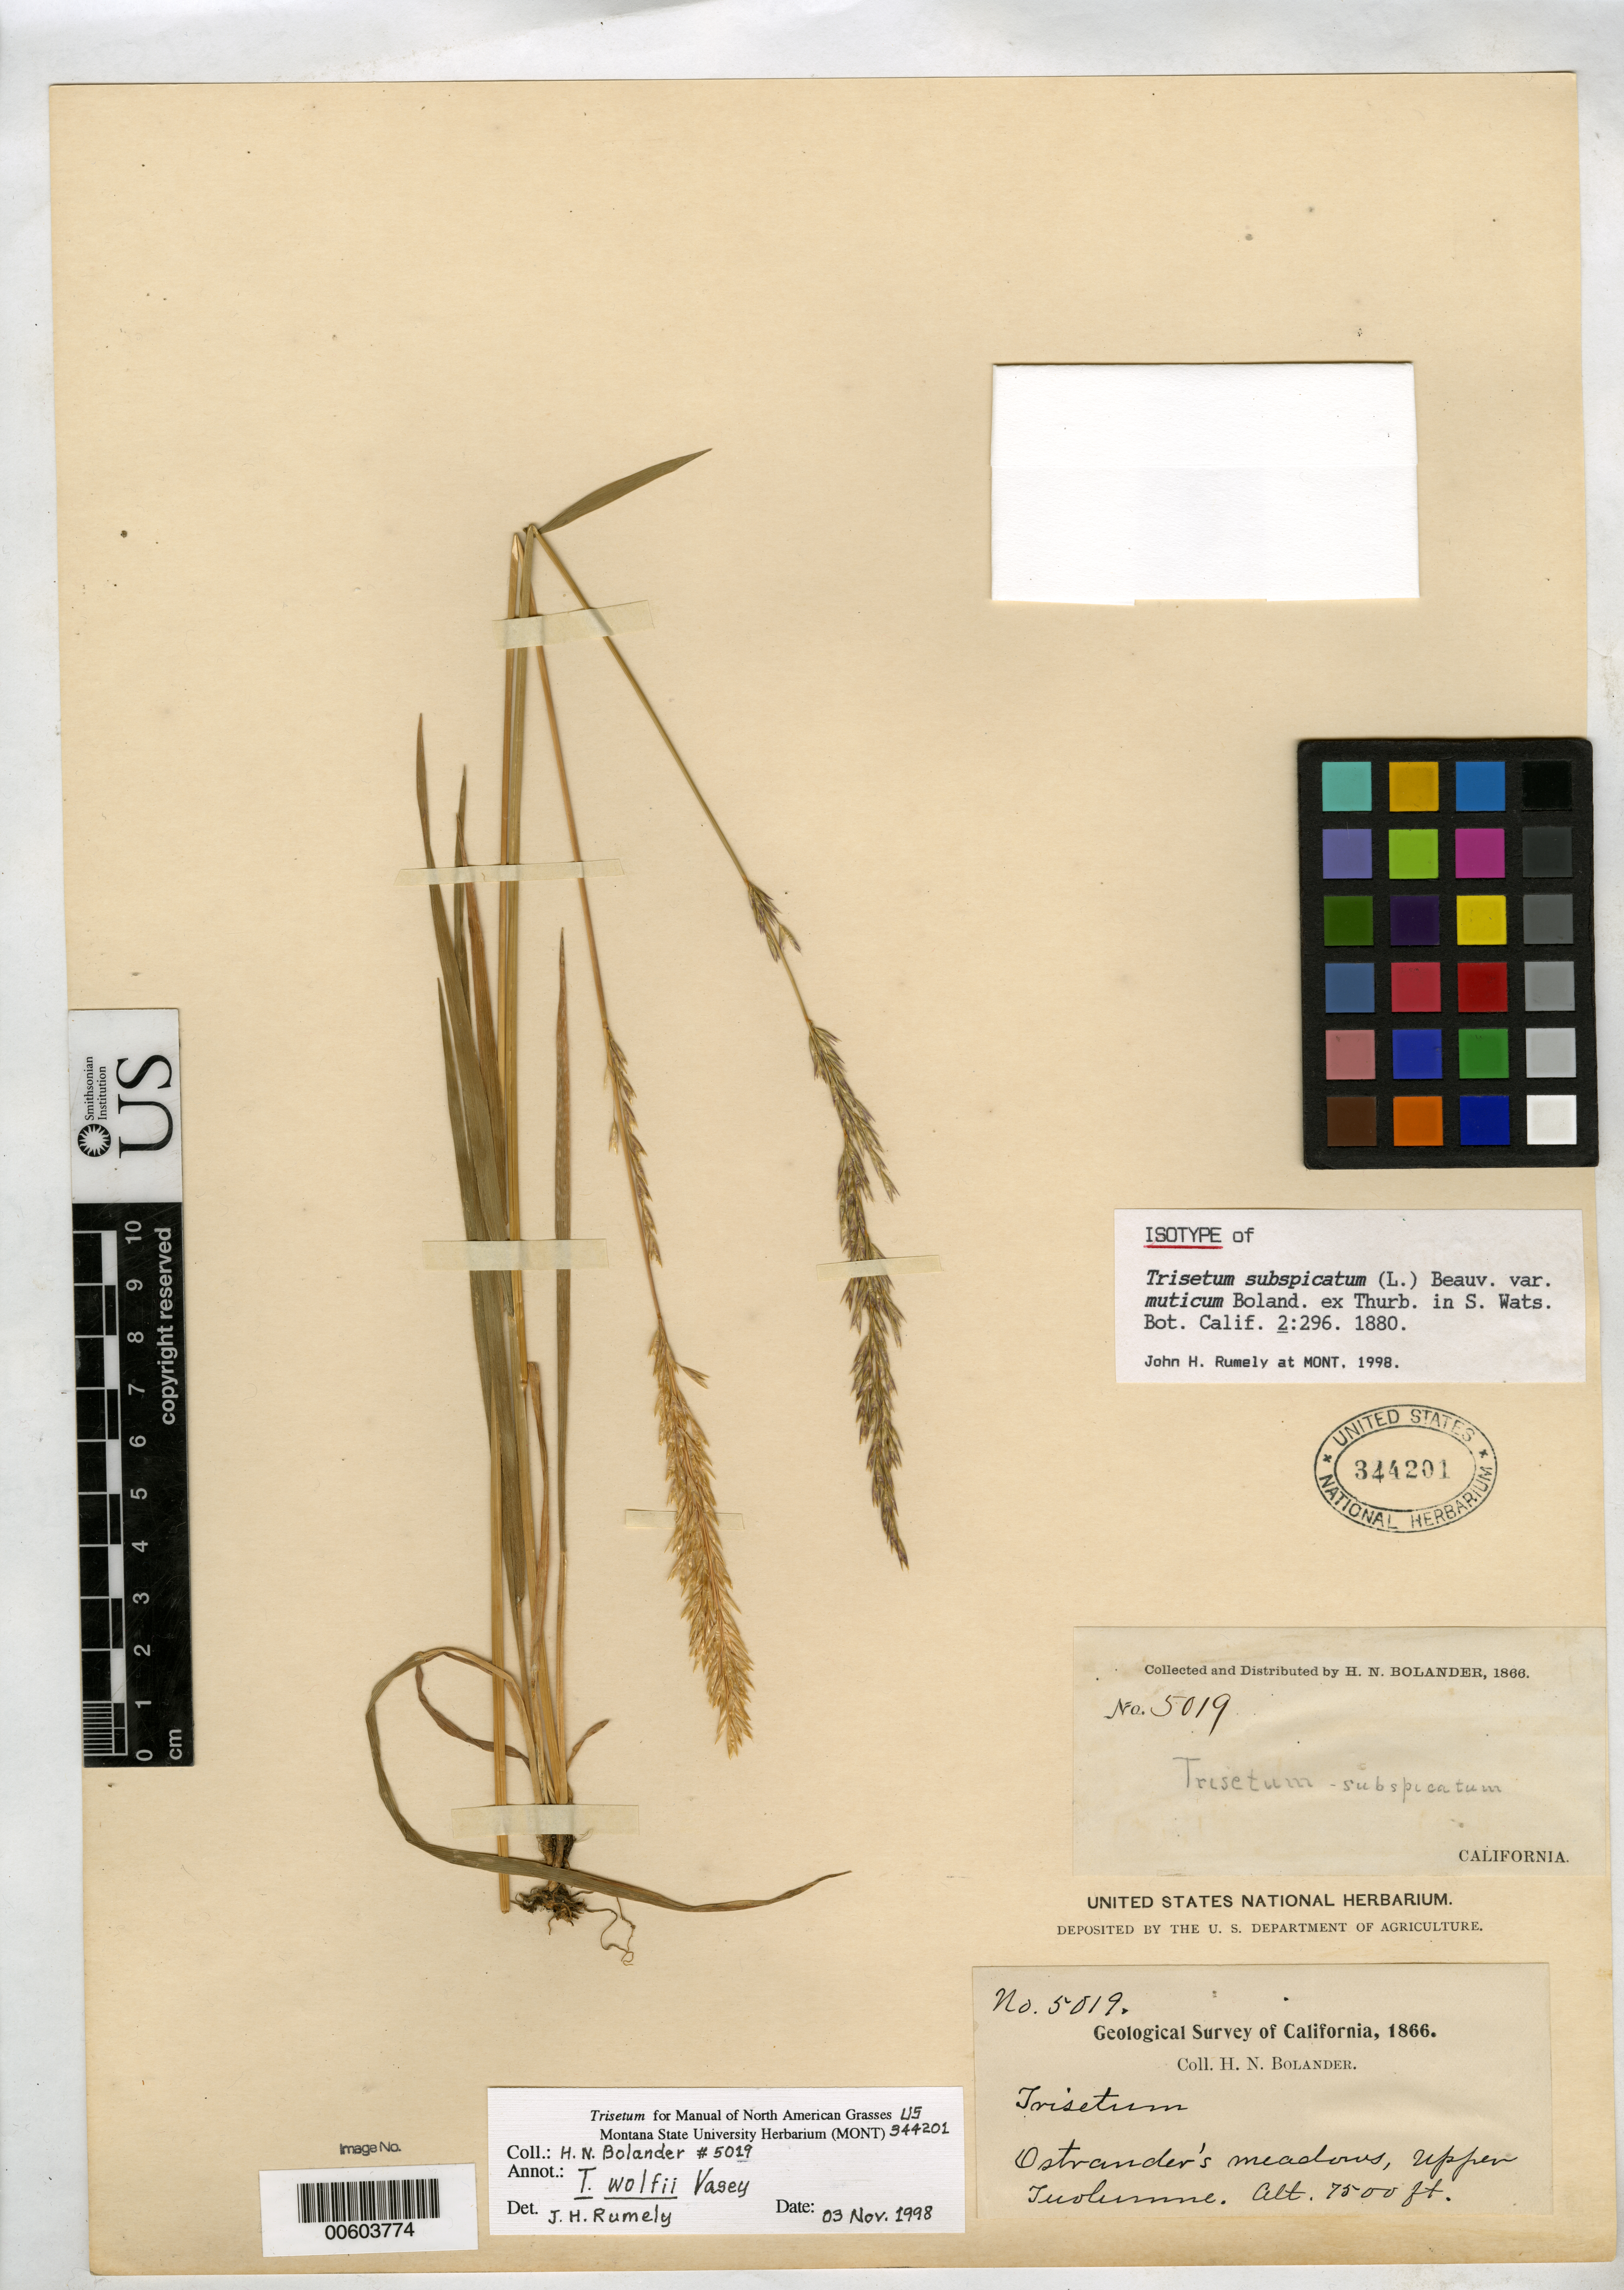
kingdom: Plantae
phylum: Tracheophyta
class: Liliopsida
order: Poales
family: Poaceae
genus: Trisetum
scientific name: Trisetum subspicatum var. muticum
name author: Bol. ex Thurb. in S. Watson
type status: Isotype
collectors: H. Bolander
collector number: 5019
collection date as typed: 1866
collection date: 1866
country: United States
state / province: California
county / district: Tuolumne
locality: Ostrander's meadows, Upper Tuolumne.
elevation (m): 2286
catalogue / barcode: US 344201